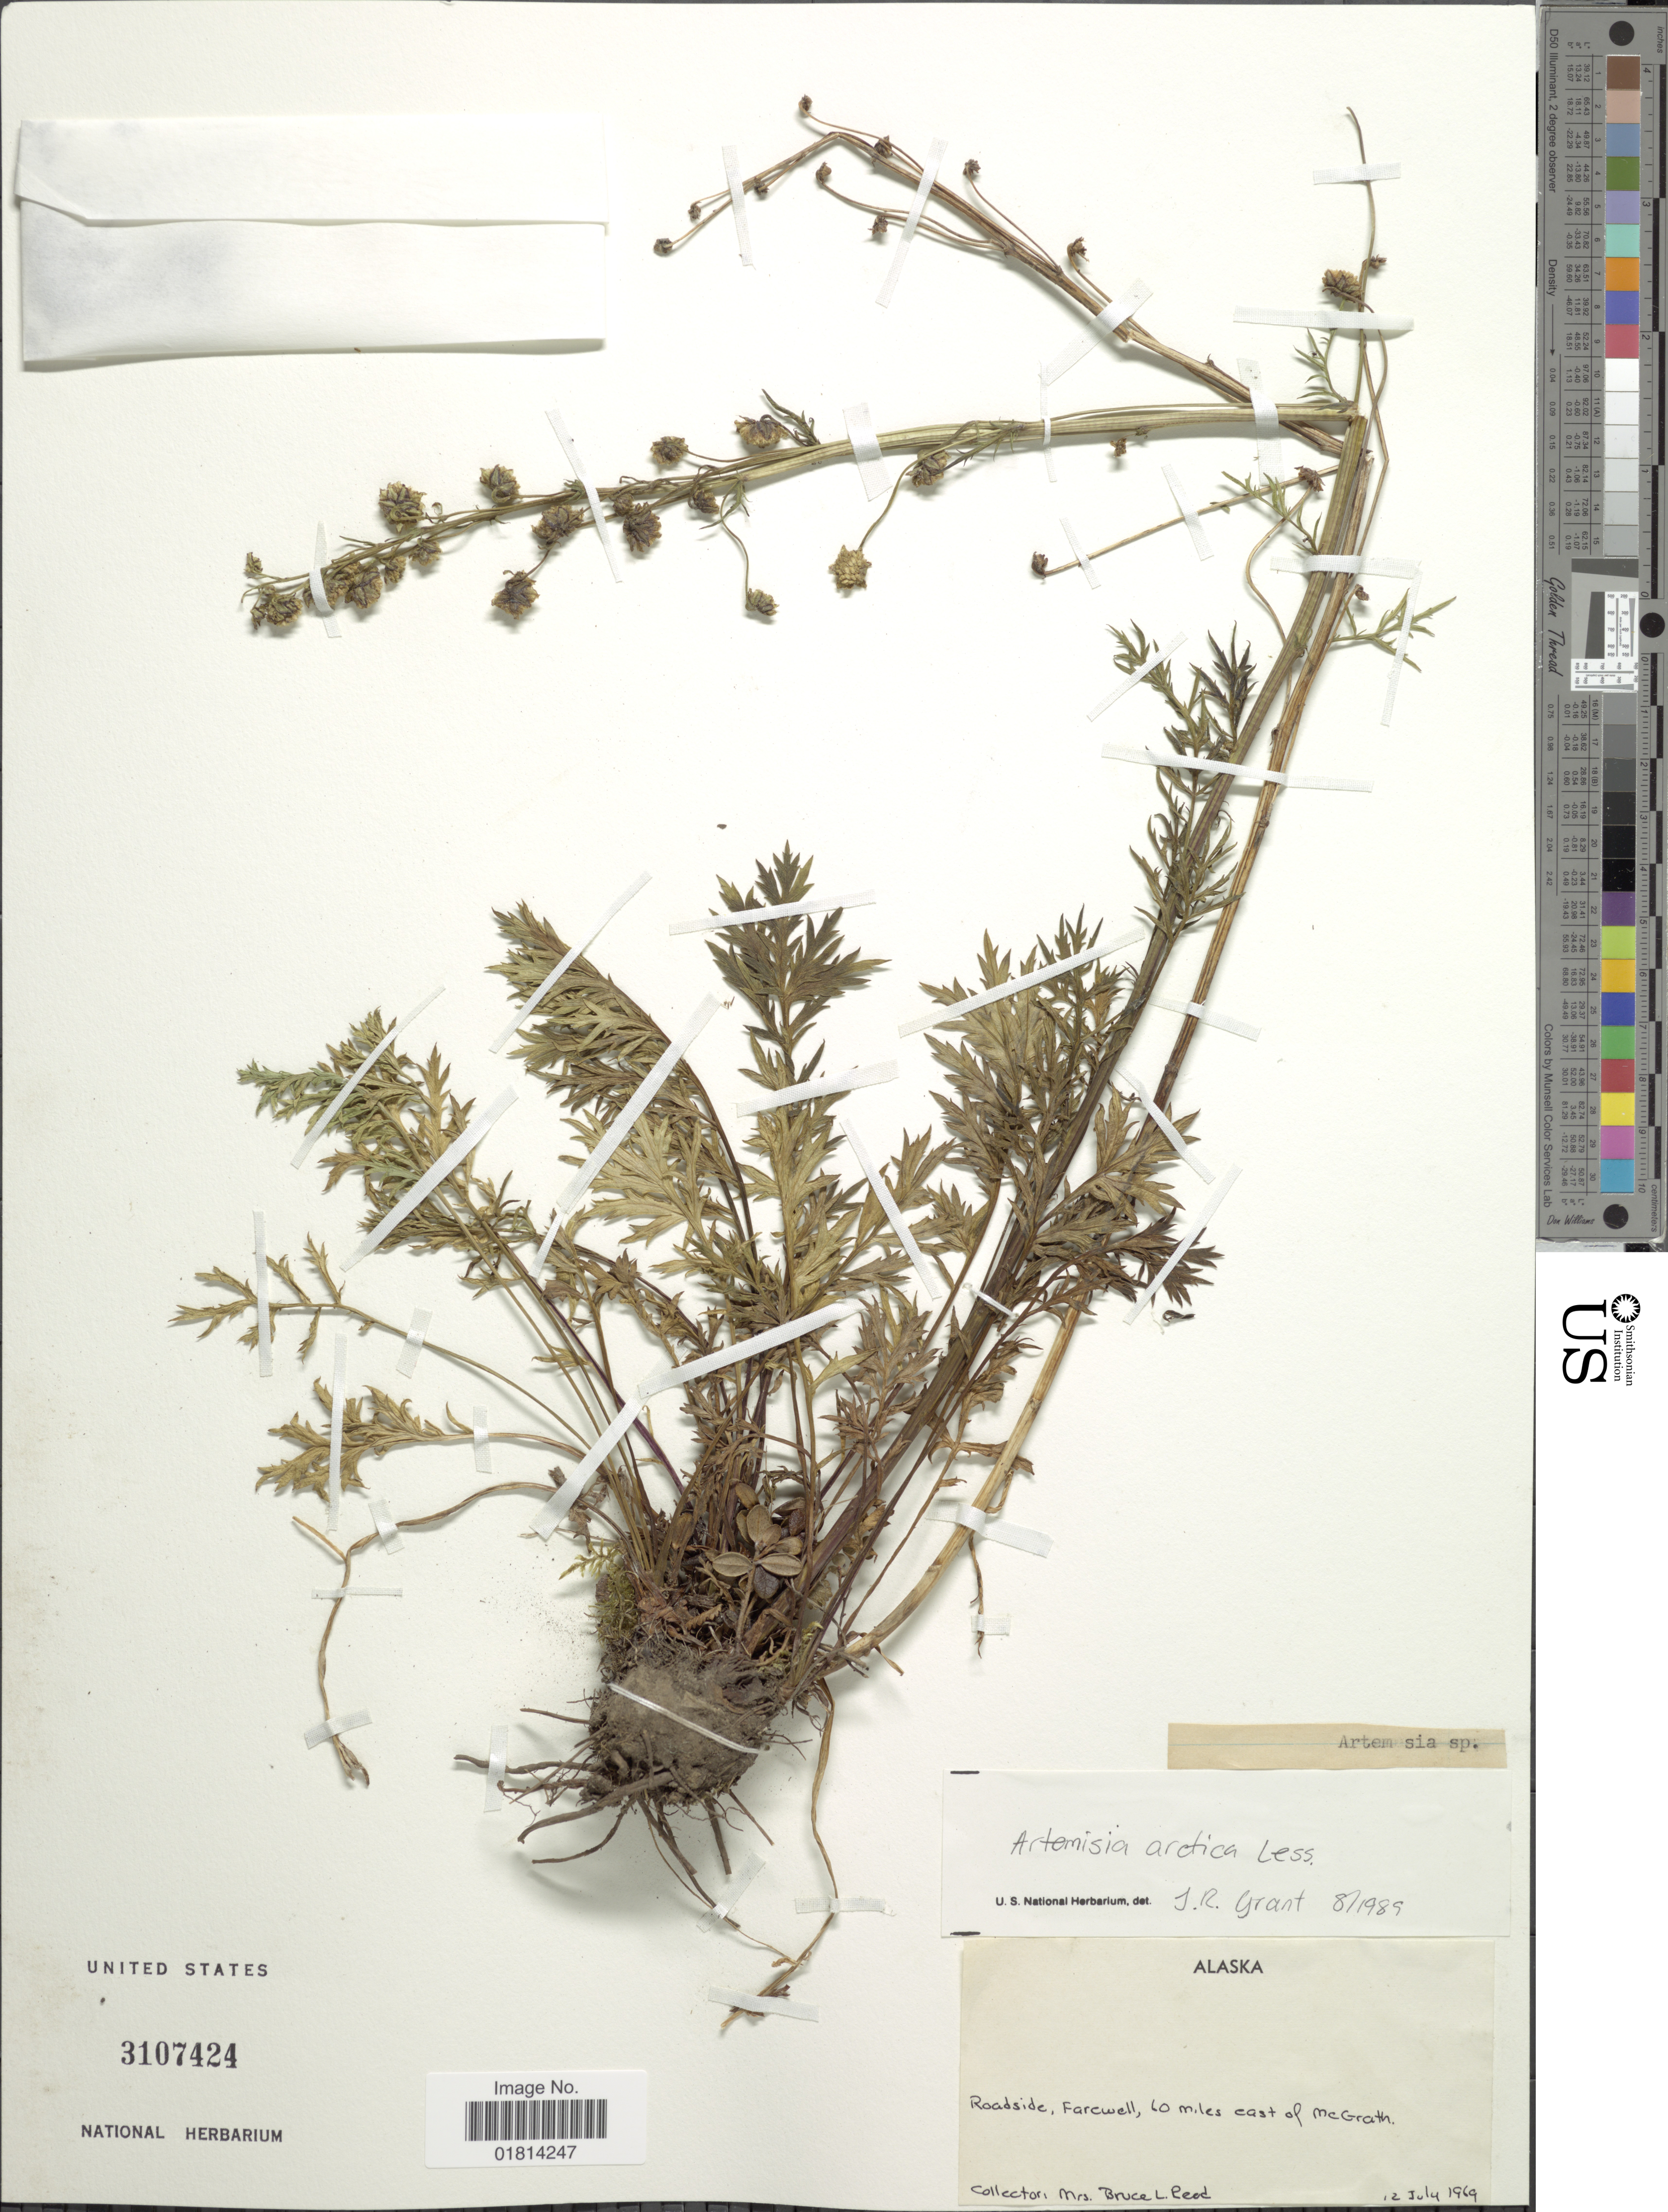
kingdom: Plantae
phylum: Tracheophyta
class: Magnoliopsida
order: Asterales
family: Asteraceae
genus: Artemisia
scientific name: Artemisia arctica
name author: Less.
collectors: B. Reed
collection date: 1969-07-12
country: United States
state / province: Alaska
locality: Roadside, Farewell, 60 miles east of McGrath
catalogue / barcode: US 3107424